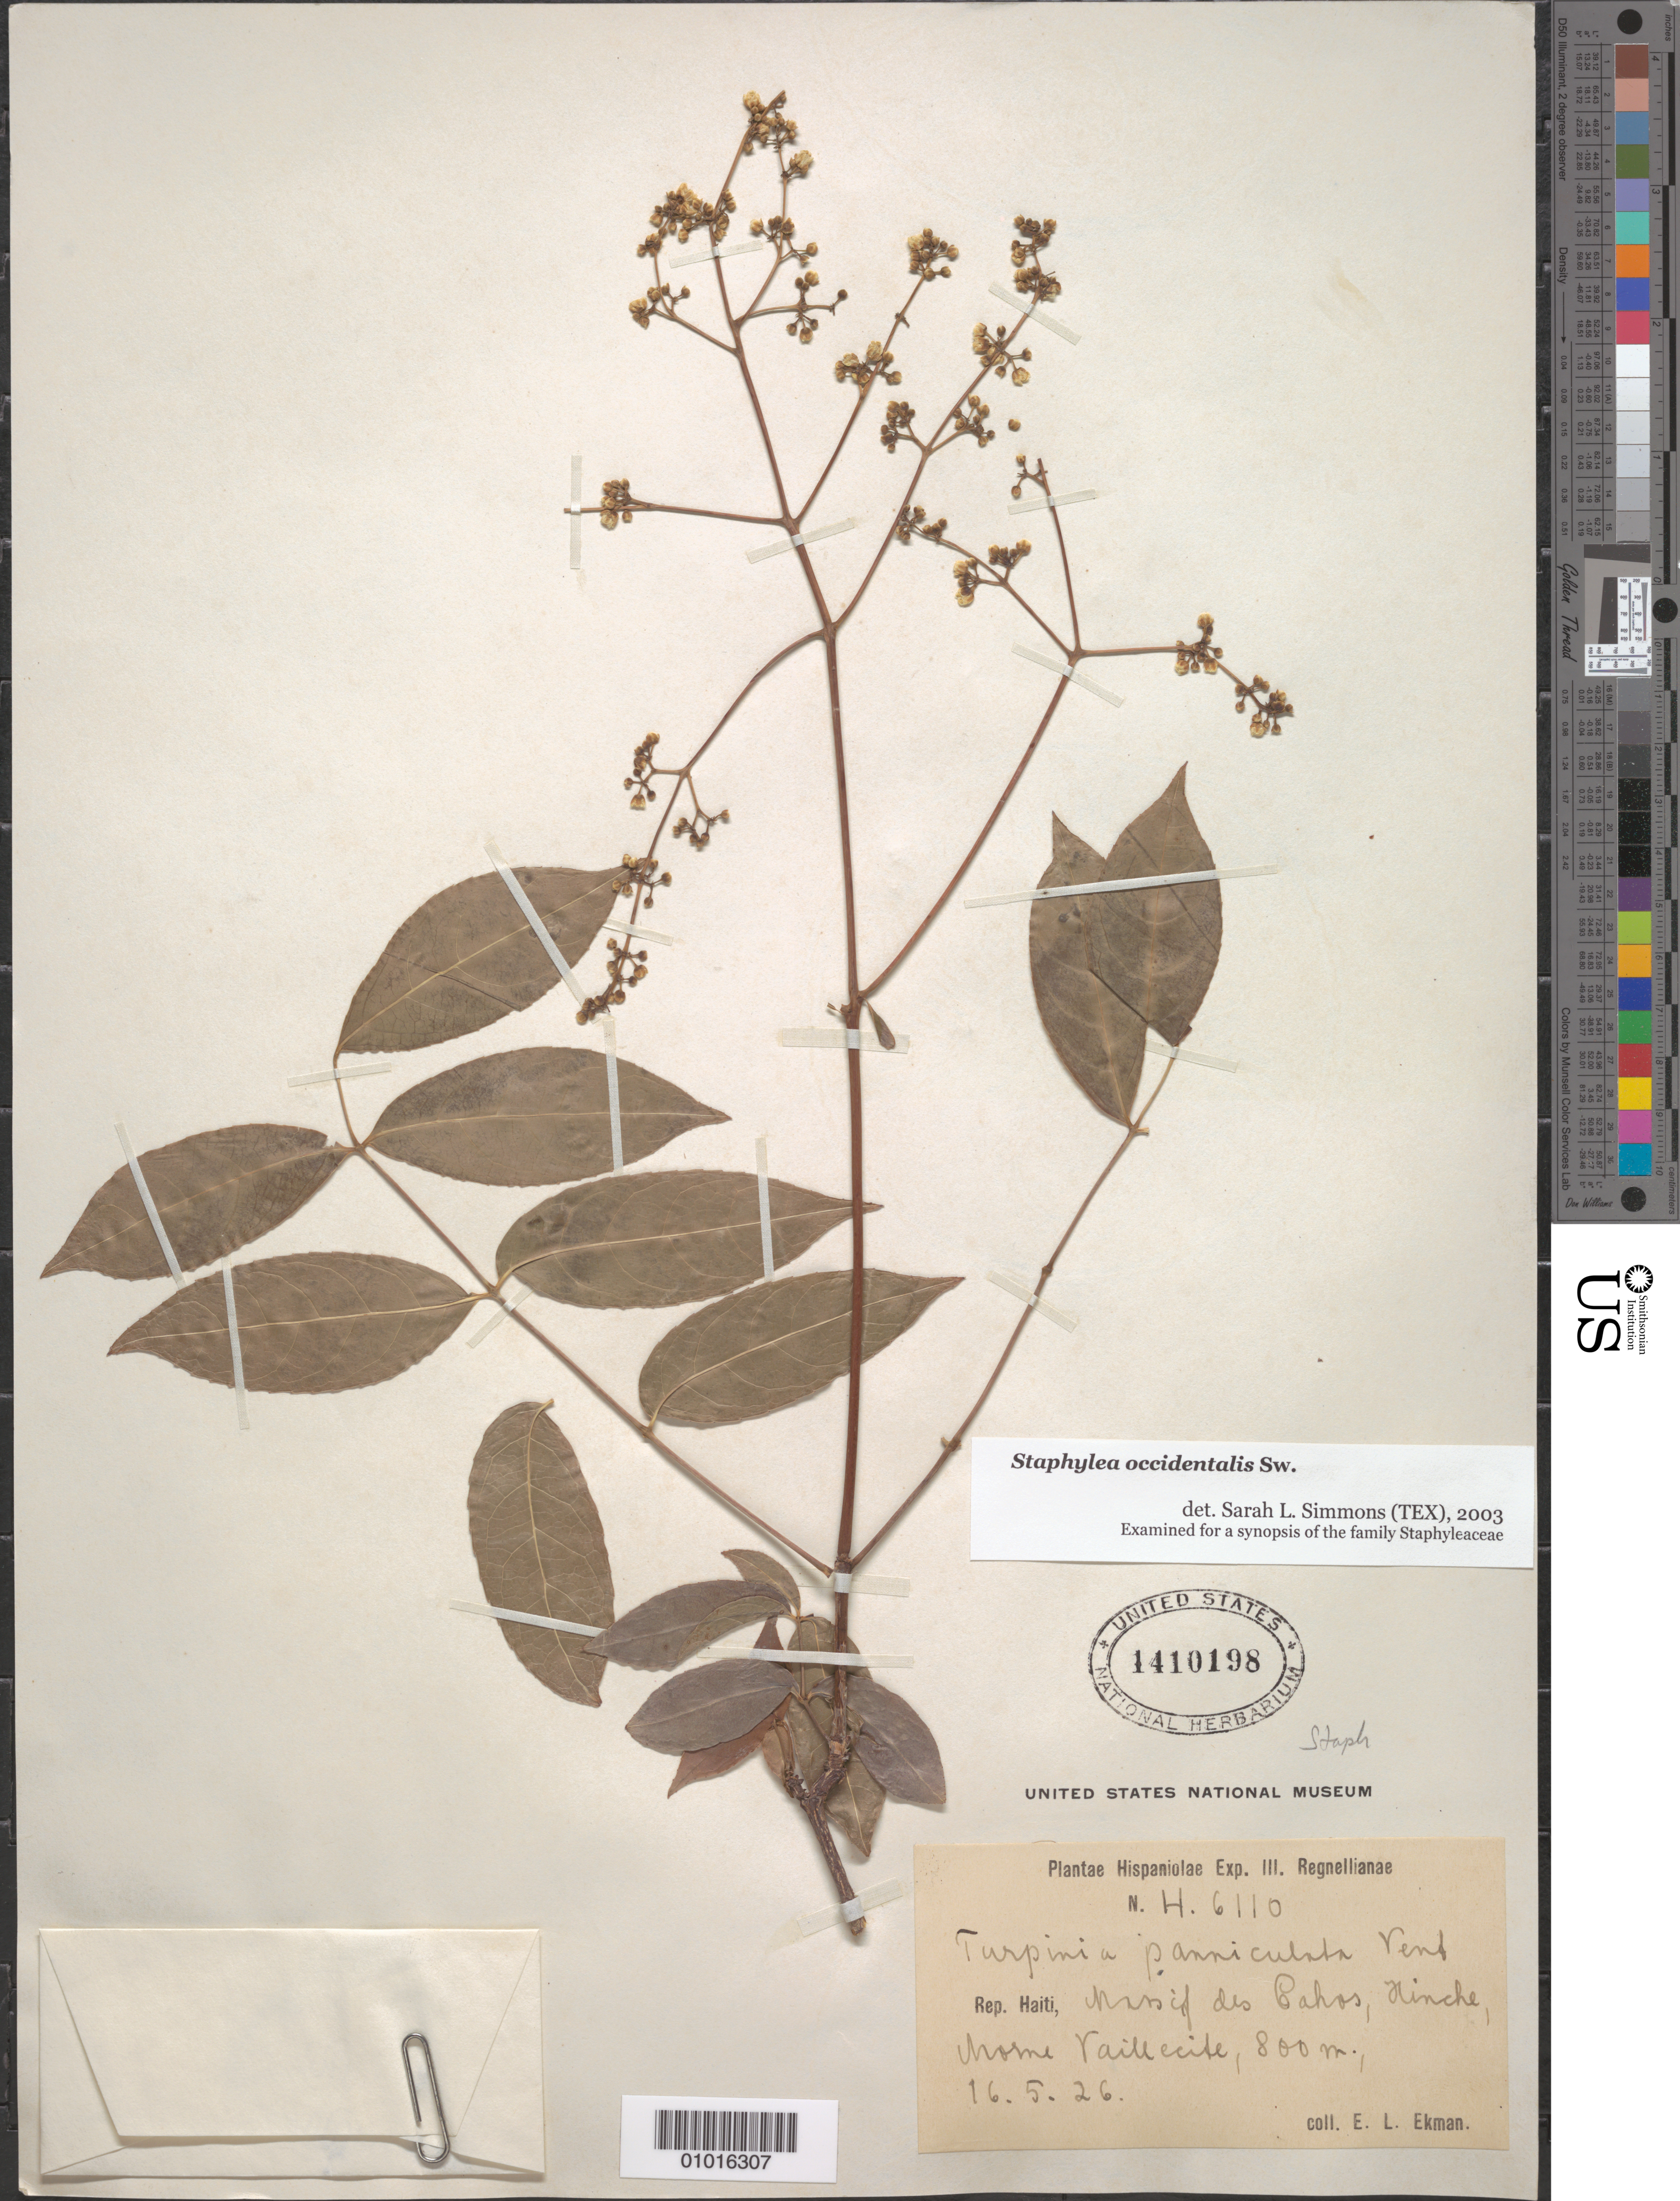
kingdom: Plantae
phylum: Tracheophyta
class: Magnoliopsida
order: Crossosomatales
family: Staphyleaceae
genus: Staphylea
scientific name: Staphylea occidentalis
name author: Sw.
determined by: Simmons, S. L.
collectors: E. L. Ekman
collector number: H. 6110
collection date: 1926-05-16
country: Haiti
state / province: Centre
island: Hispaniola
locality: Massif des Cahos, Hinche, Morne Vaillecite.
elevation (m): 800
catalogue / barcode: US 1410198